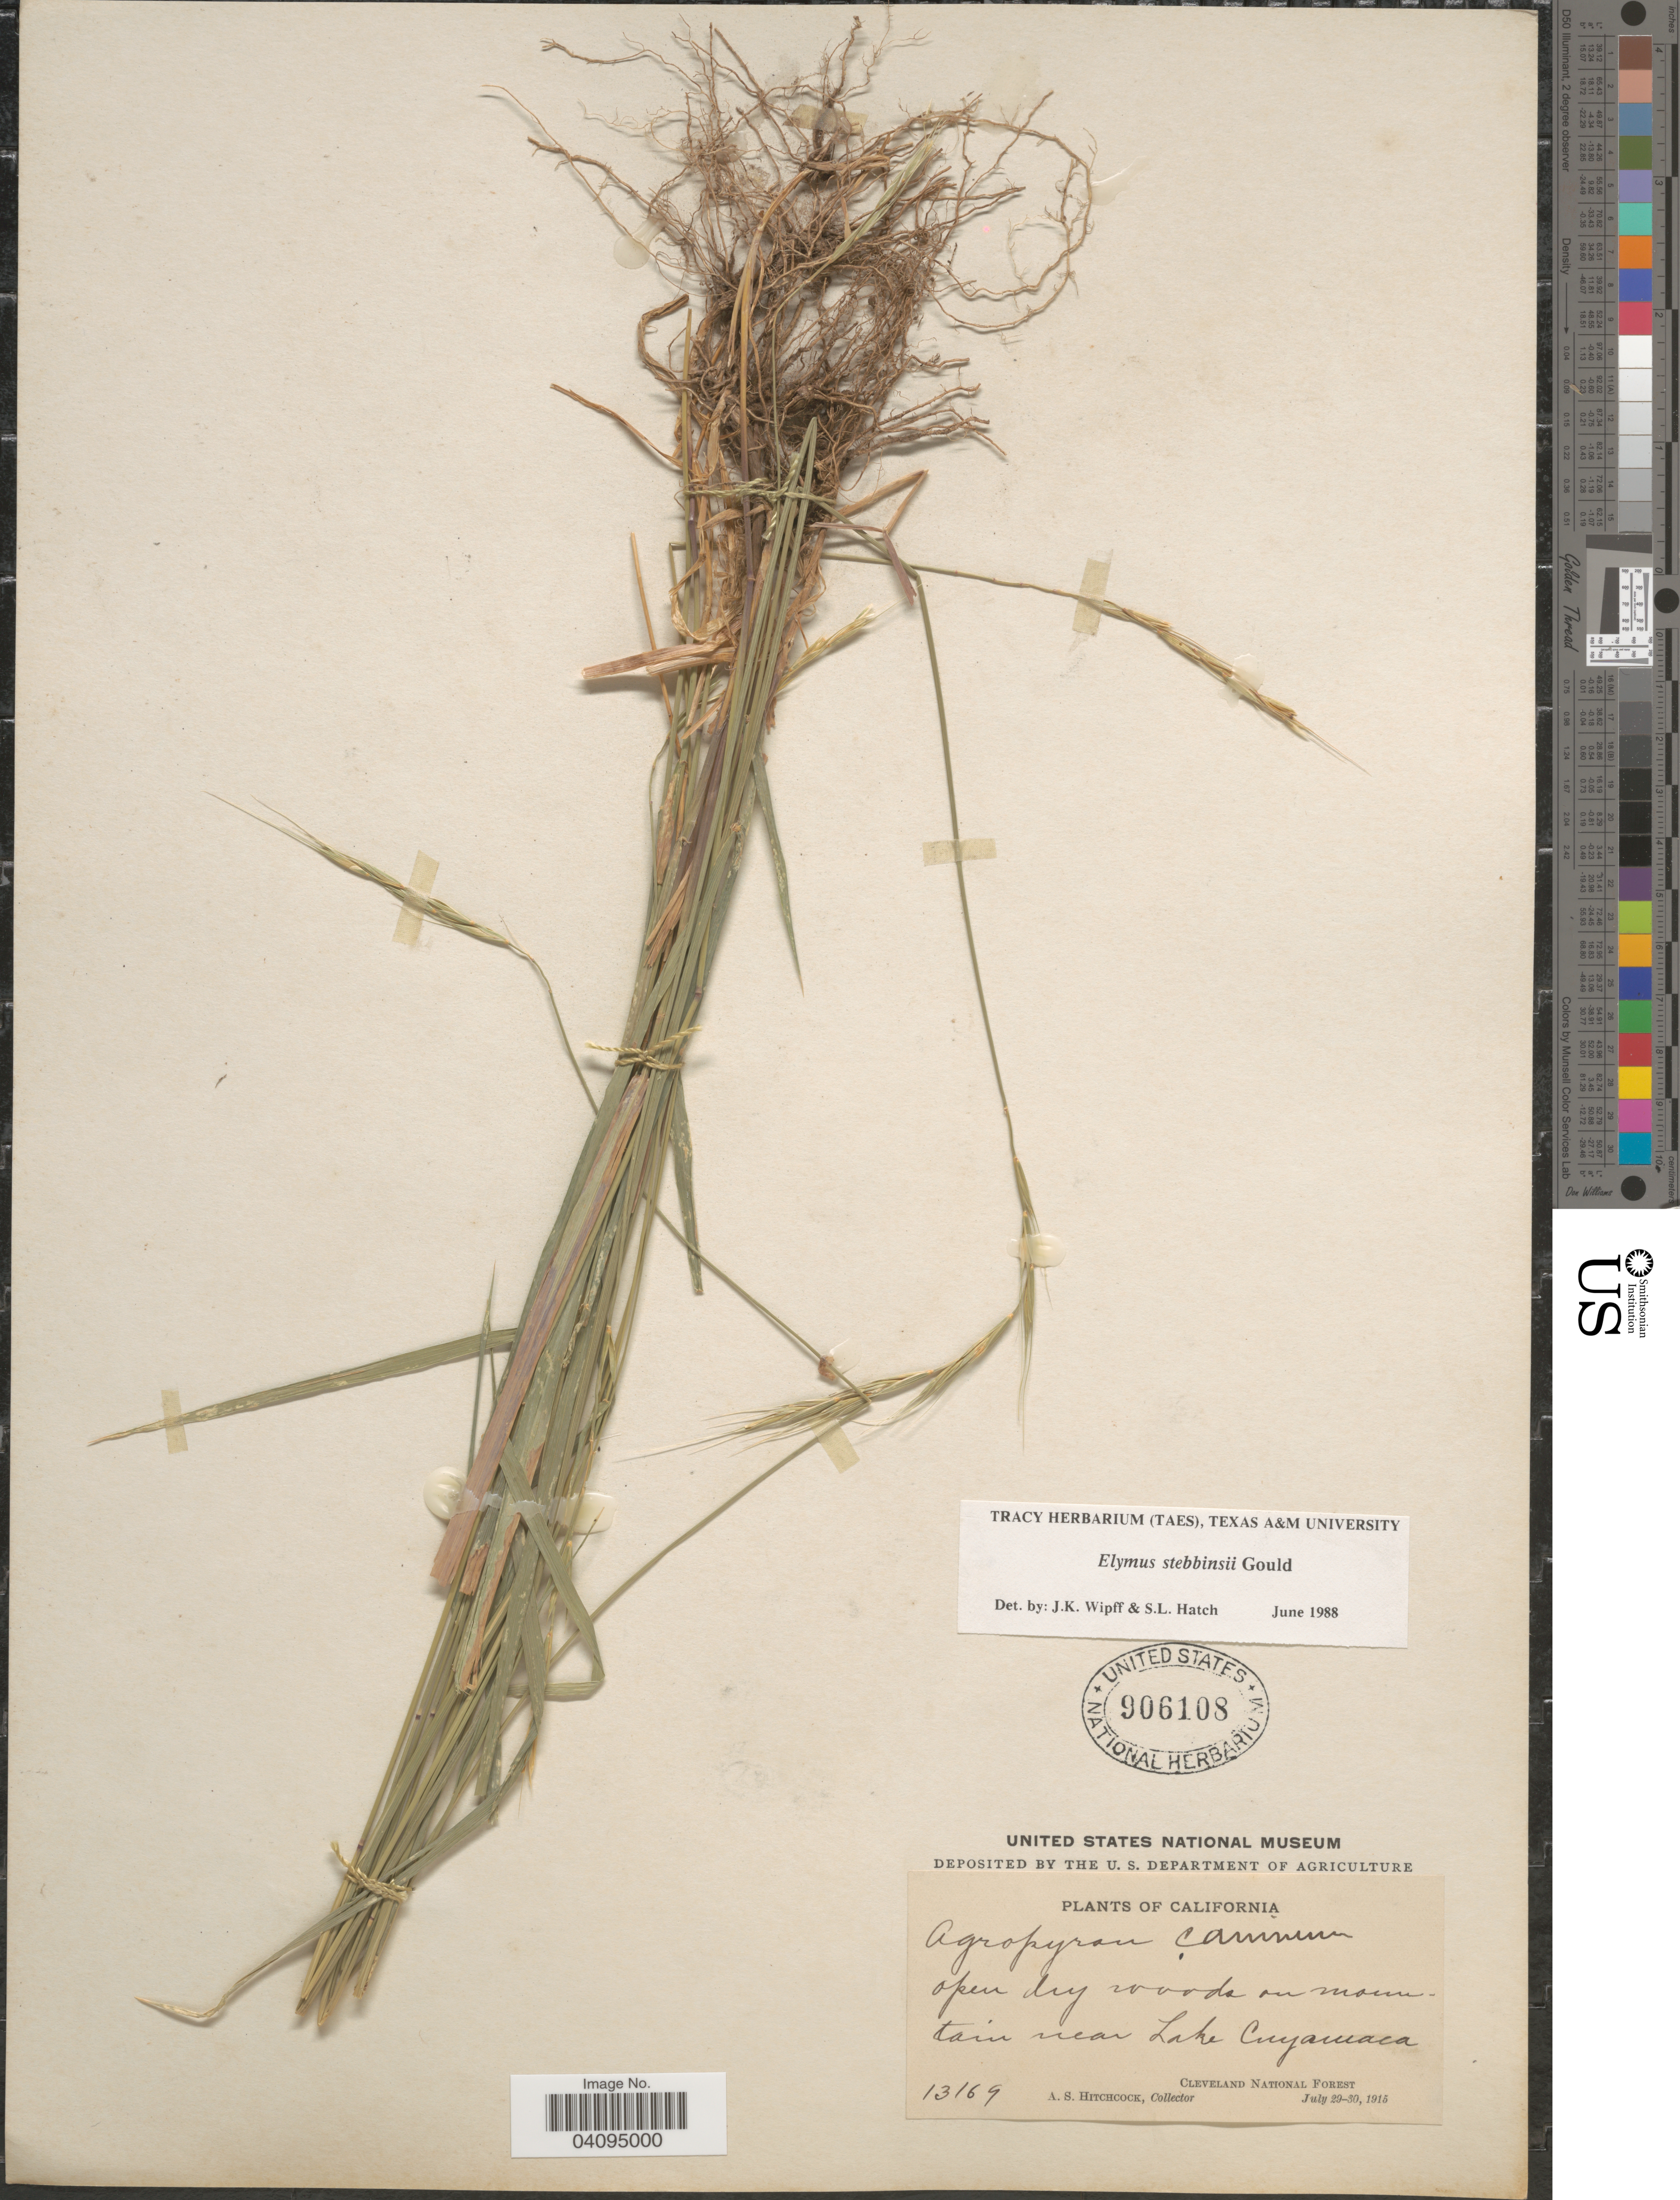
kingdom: Plantae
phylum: Tracheophyta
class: Liliopsida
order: Poales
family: Poaceae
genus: Elymus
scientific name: Elymus stebbinsii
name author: Gould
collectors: A. S. Hitchcock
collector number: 13169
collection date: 1915-07-29/1915-07-30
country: United States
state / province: California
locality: On mountain near Lake Cuyamaca. Cleveland National Forest.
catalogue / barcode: US 906108